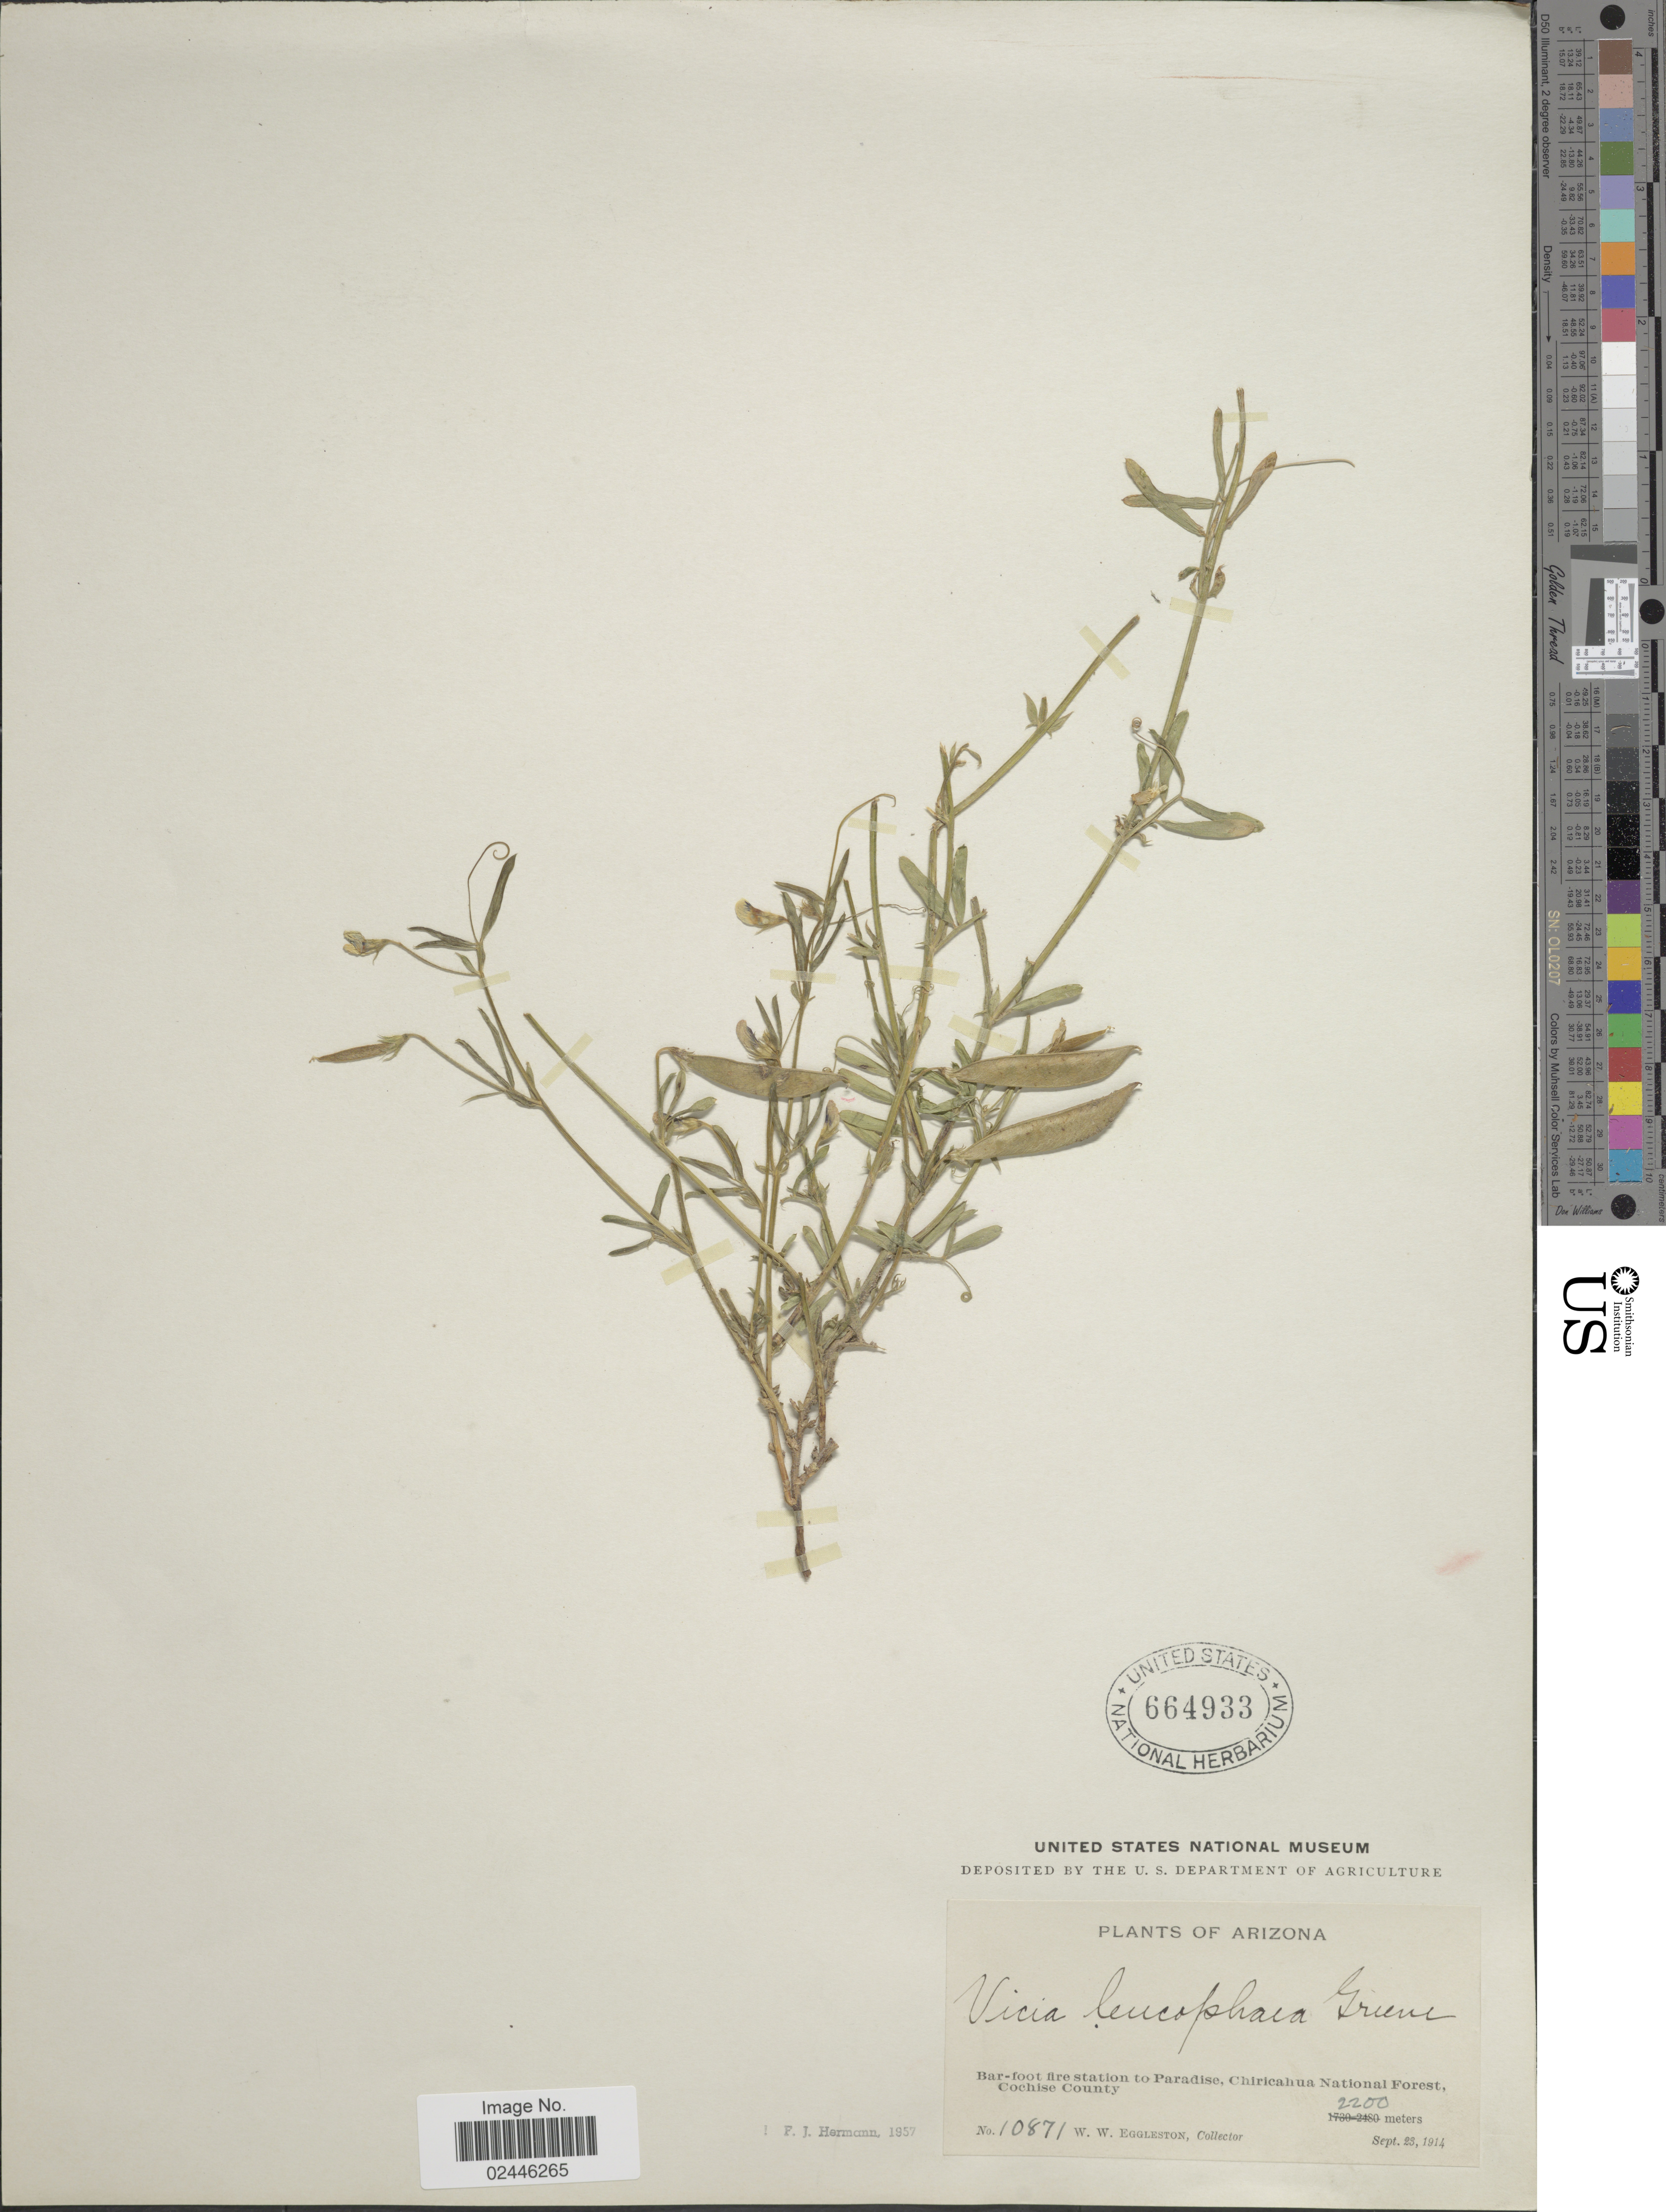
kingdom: Plantae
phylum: Tracheophyta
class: Magnoliopsida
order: Fabales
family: Fabaceae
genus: Vicia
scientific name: Vicia leucophaea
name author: Greene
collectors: W. W. Eggleston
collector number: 10871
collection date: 1914-09-23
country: United States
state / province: Arizona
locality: Bar-foot fire station to Paradise , Chiricahua National Forest, Cochise County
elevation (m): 2200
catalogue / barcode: US 664933